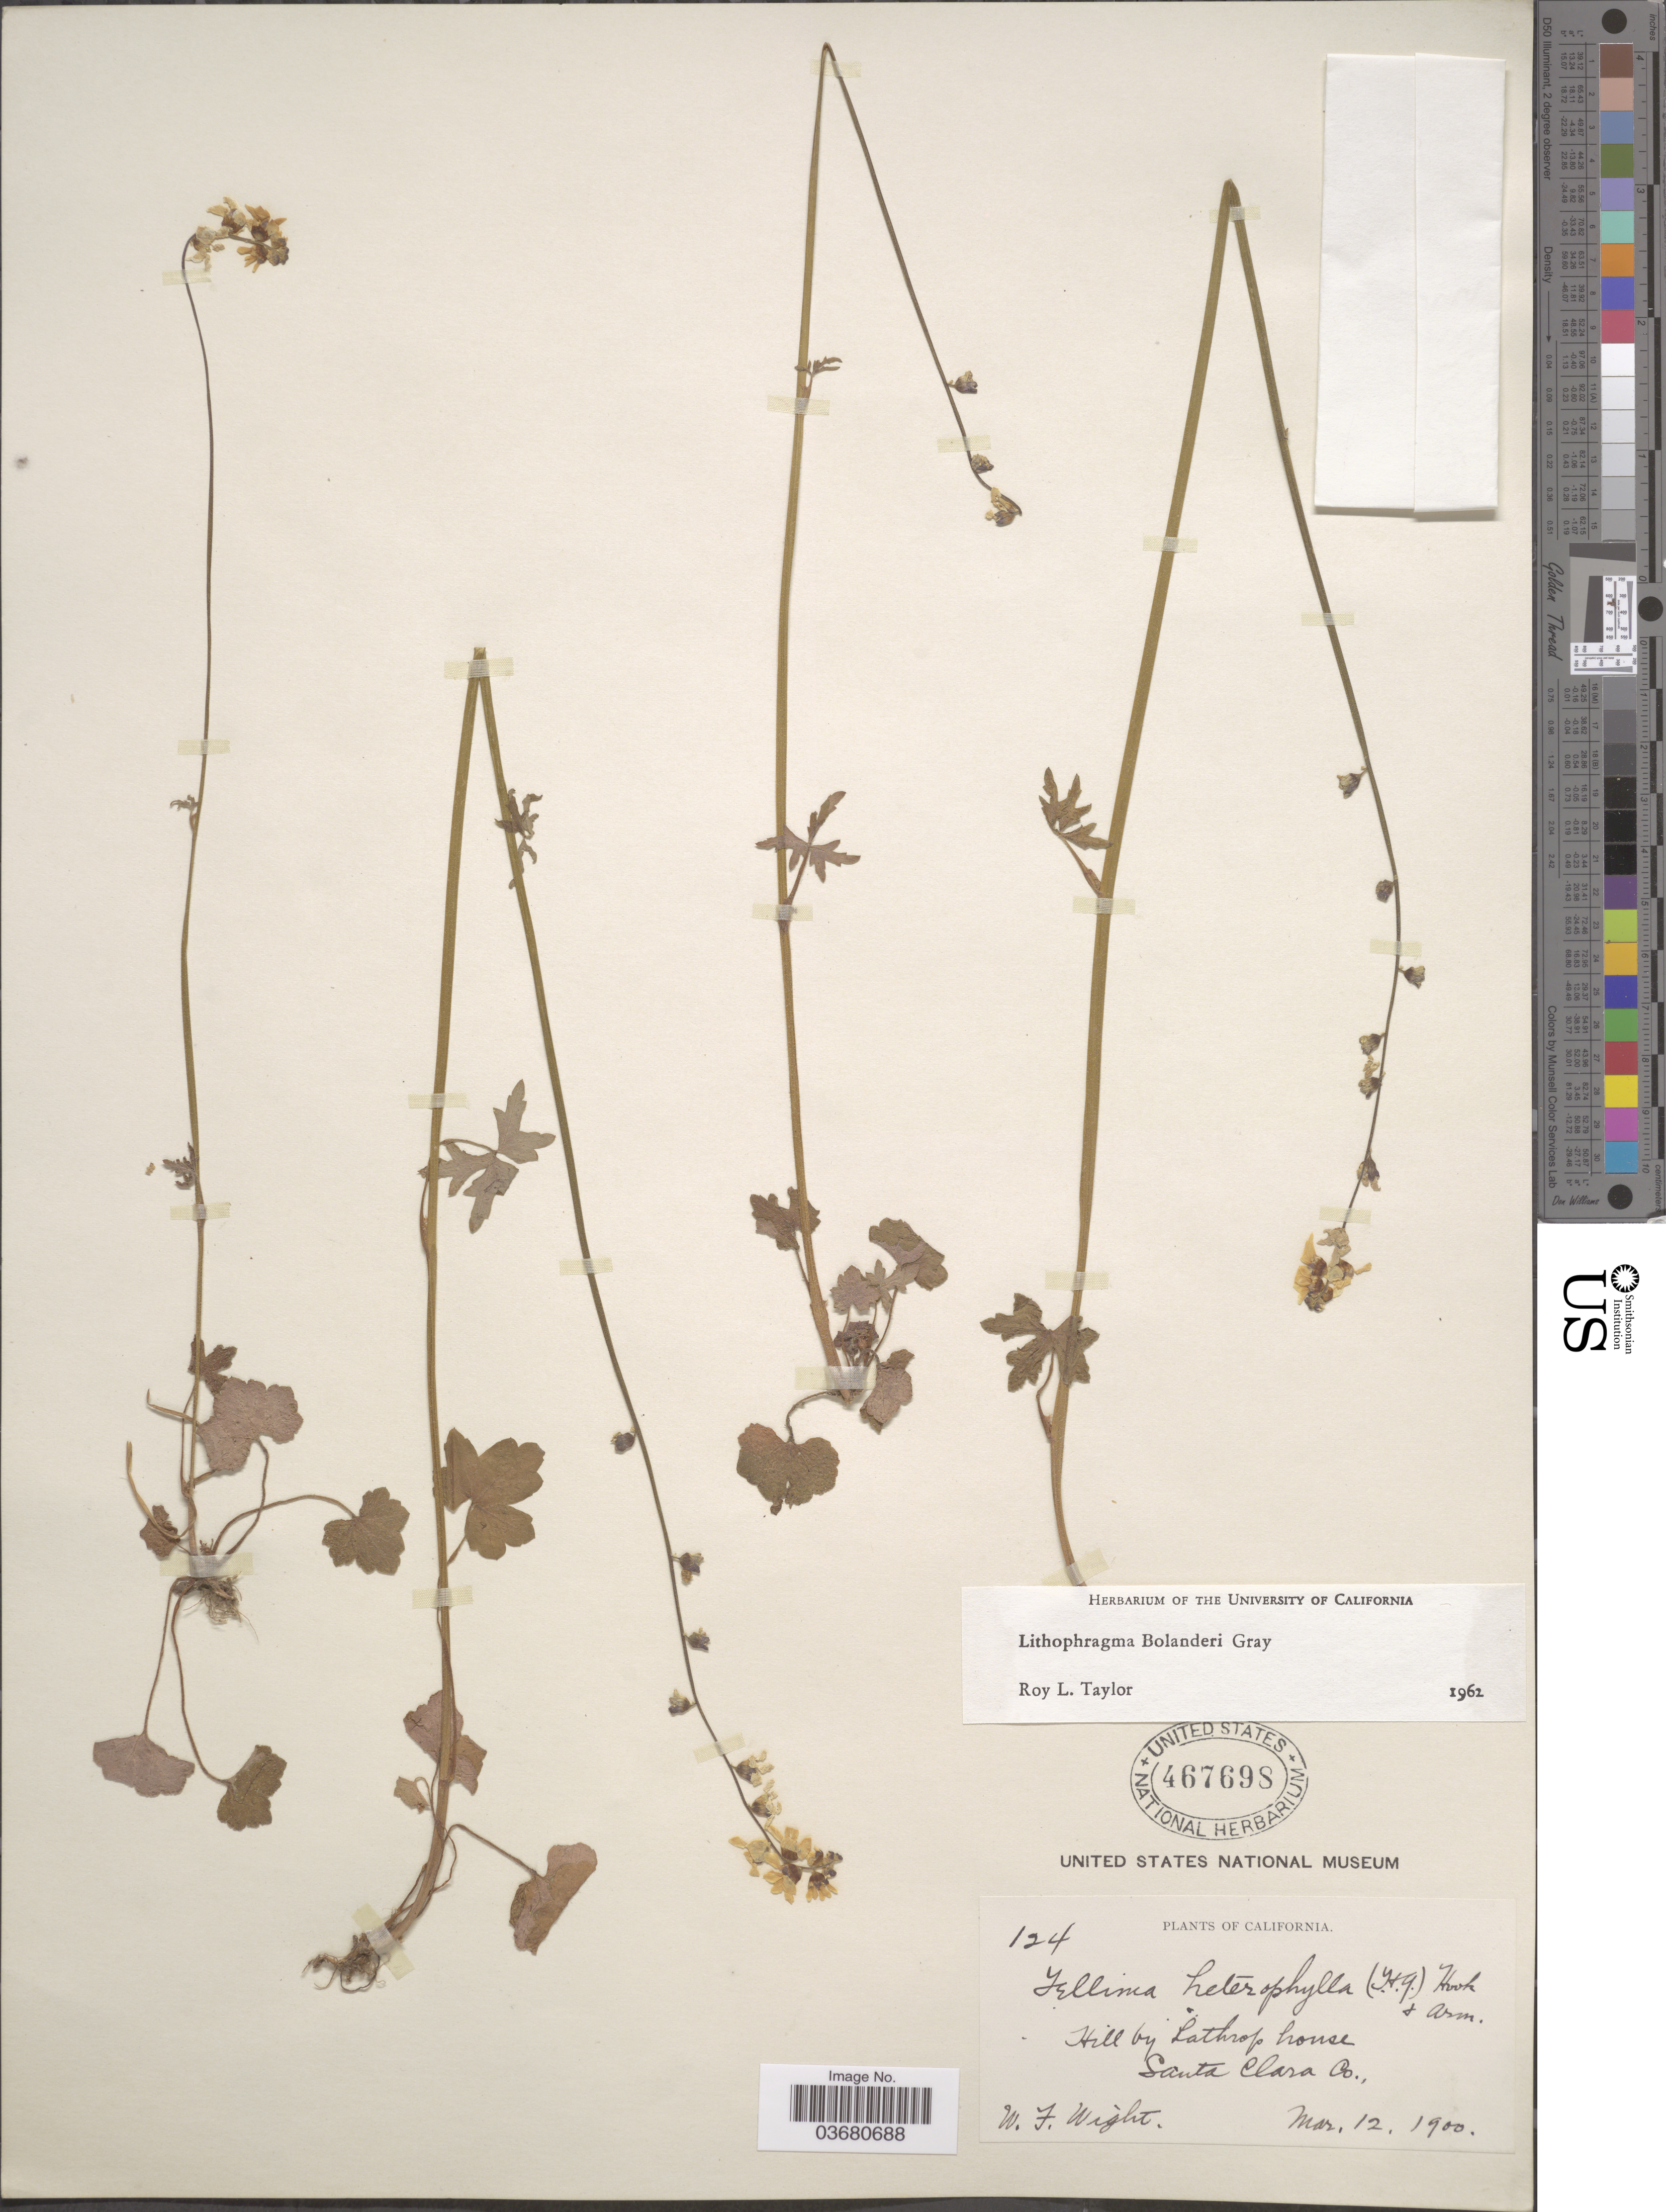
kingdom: Plantae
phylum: Tracheophyta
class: Magnoliopsida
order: Saxifragales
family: Saxifragaceae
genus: Lithophragma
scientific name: Lithophragma bolanderi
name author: A. Gray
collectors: W. Wight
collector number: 124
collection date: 1900-03-12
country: United States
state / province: California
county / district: Santa Clara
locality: Hill by Lathrop house Santa Clara Co.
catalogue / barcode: US 467698